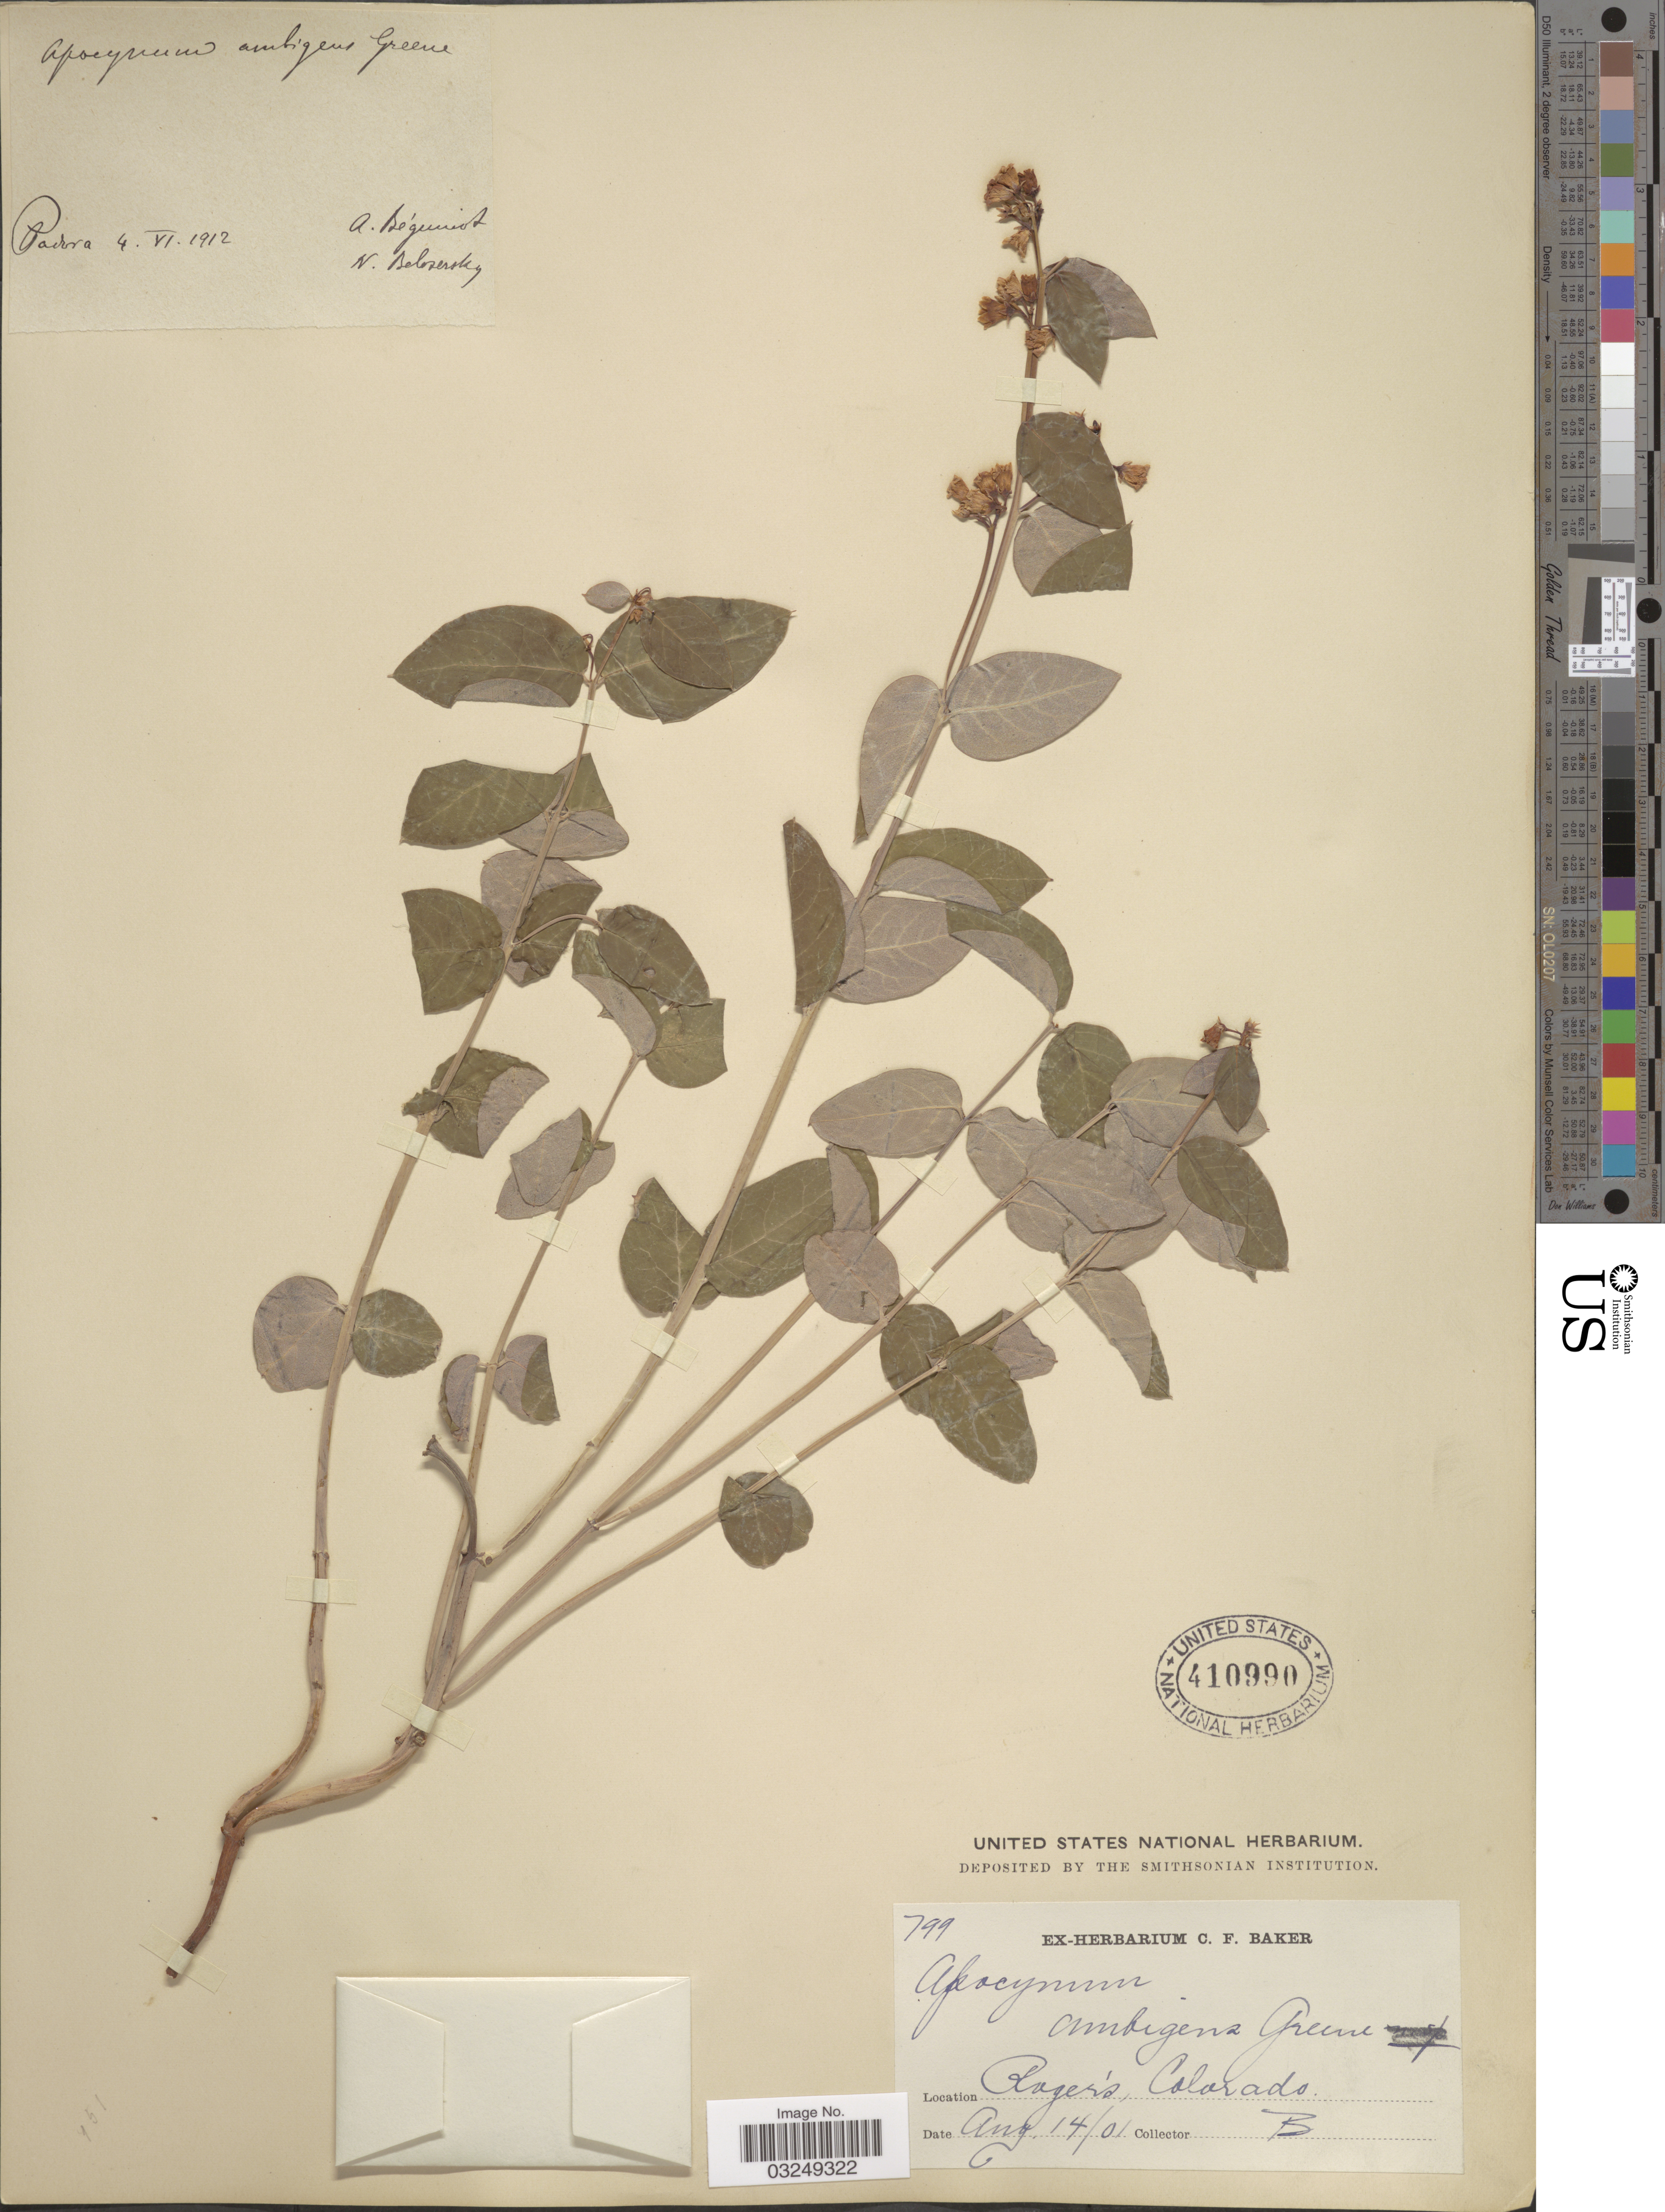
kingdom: Plantae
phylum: Tracheophyta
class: Magnoliopsida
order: Gentianales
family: Apocynaceae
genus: Apocynum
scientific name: Apocynum ambigens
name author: S.W. Greene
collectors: C. F. Baker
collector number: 799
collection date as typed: Transcribed d/m/y: 14/8/1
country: United States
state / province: Colorado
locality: Roger's.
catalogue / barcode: US 410990